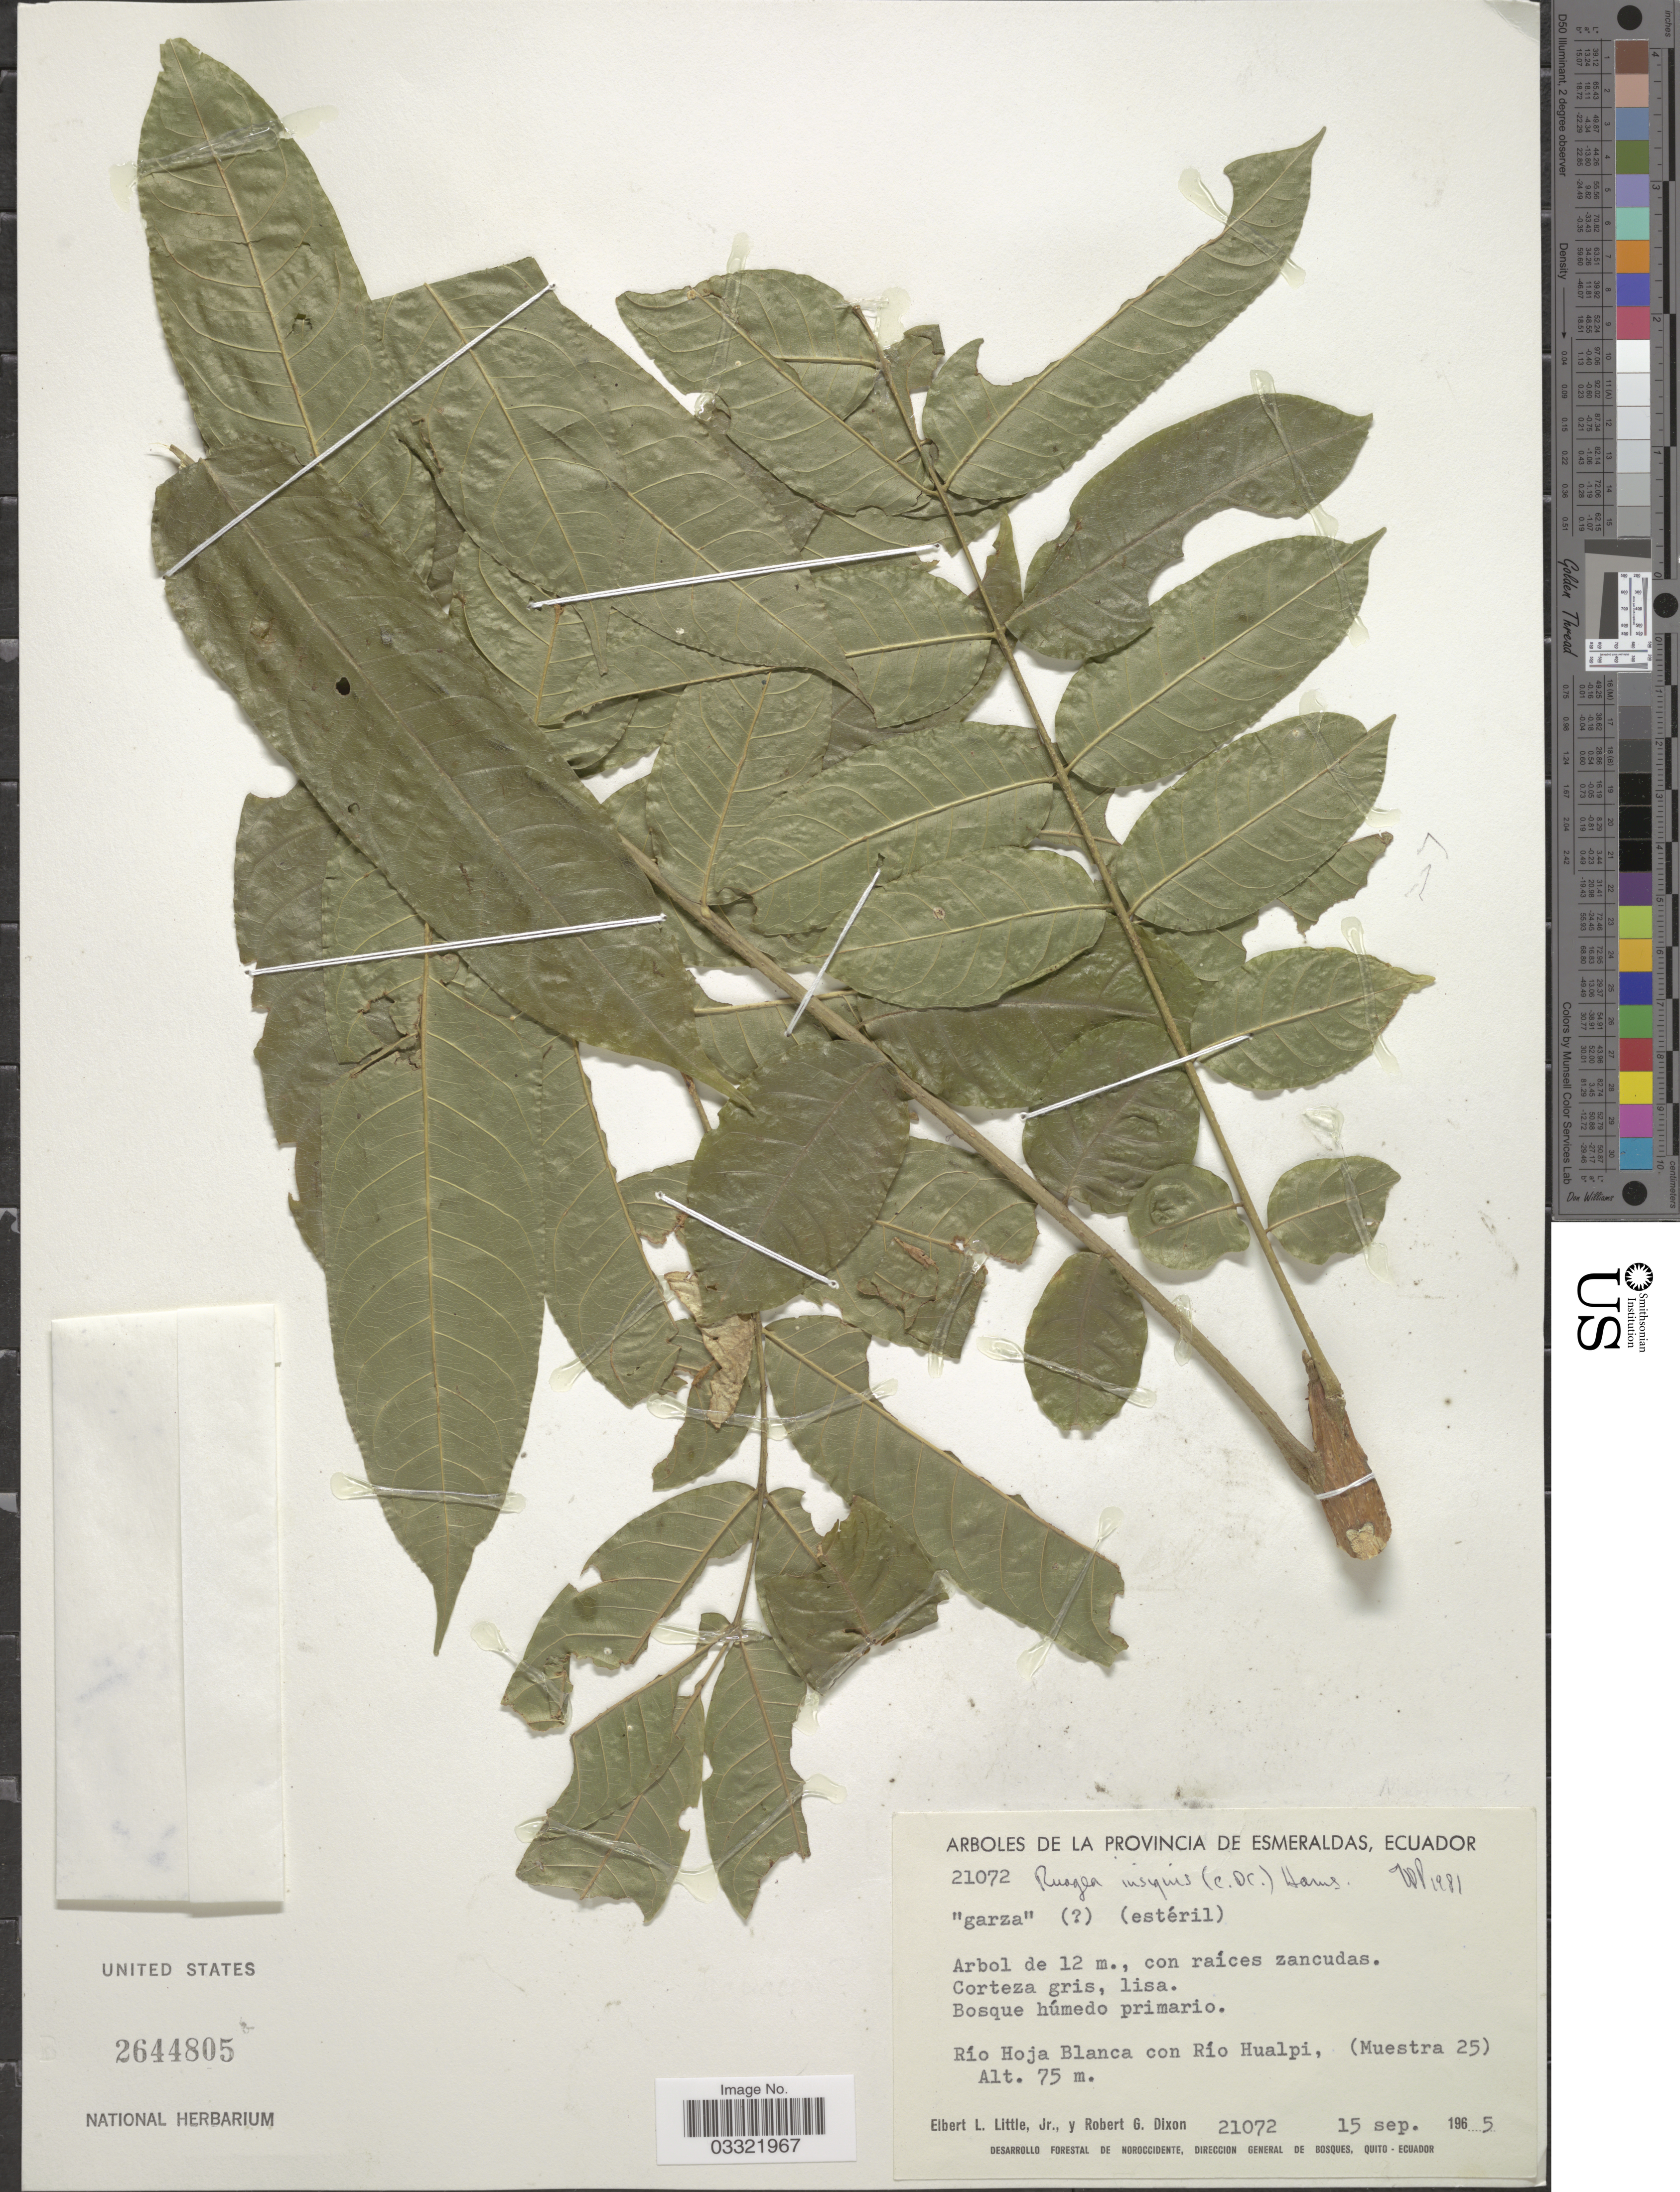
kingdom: Plantae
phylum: Tracheophyta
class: Magnoliopsida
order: Sapindales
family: Meliaceae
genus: Ruagea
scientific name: Ruagea insignis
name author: (C. DC.) T.D. Penn.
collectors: E. L. Little & R. G. Dixon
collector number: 21072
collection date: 1965-09-15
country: Ecuador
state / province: Esmeraldas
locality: Río Hoja Blanca con Río Hualpi, (Muestra 25).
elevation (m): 75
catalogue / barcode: US 2644805